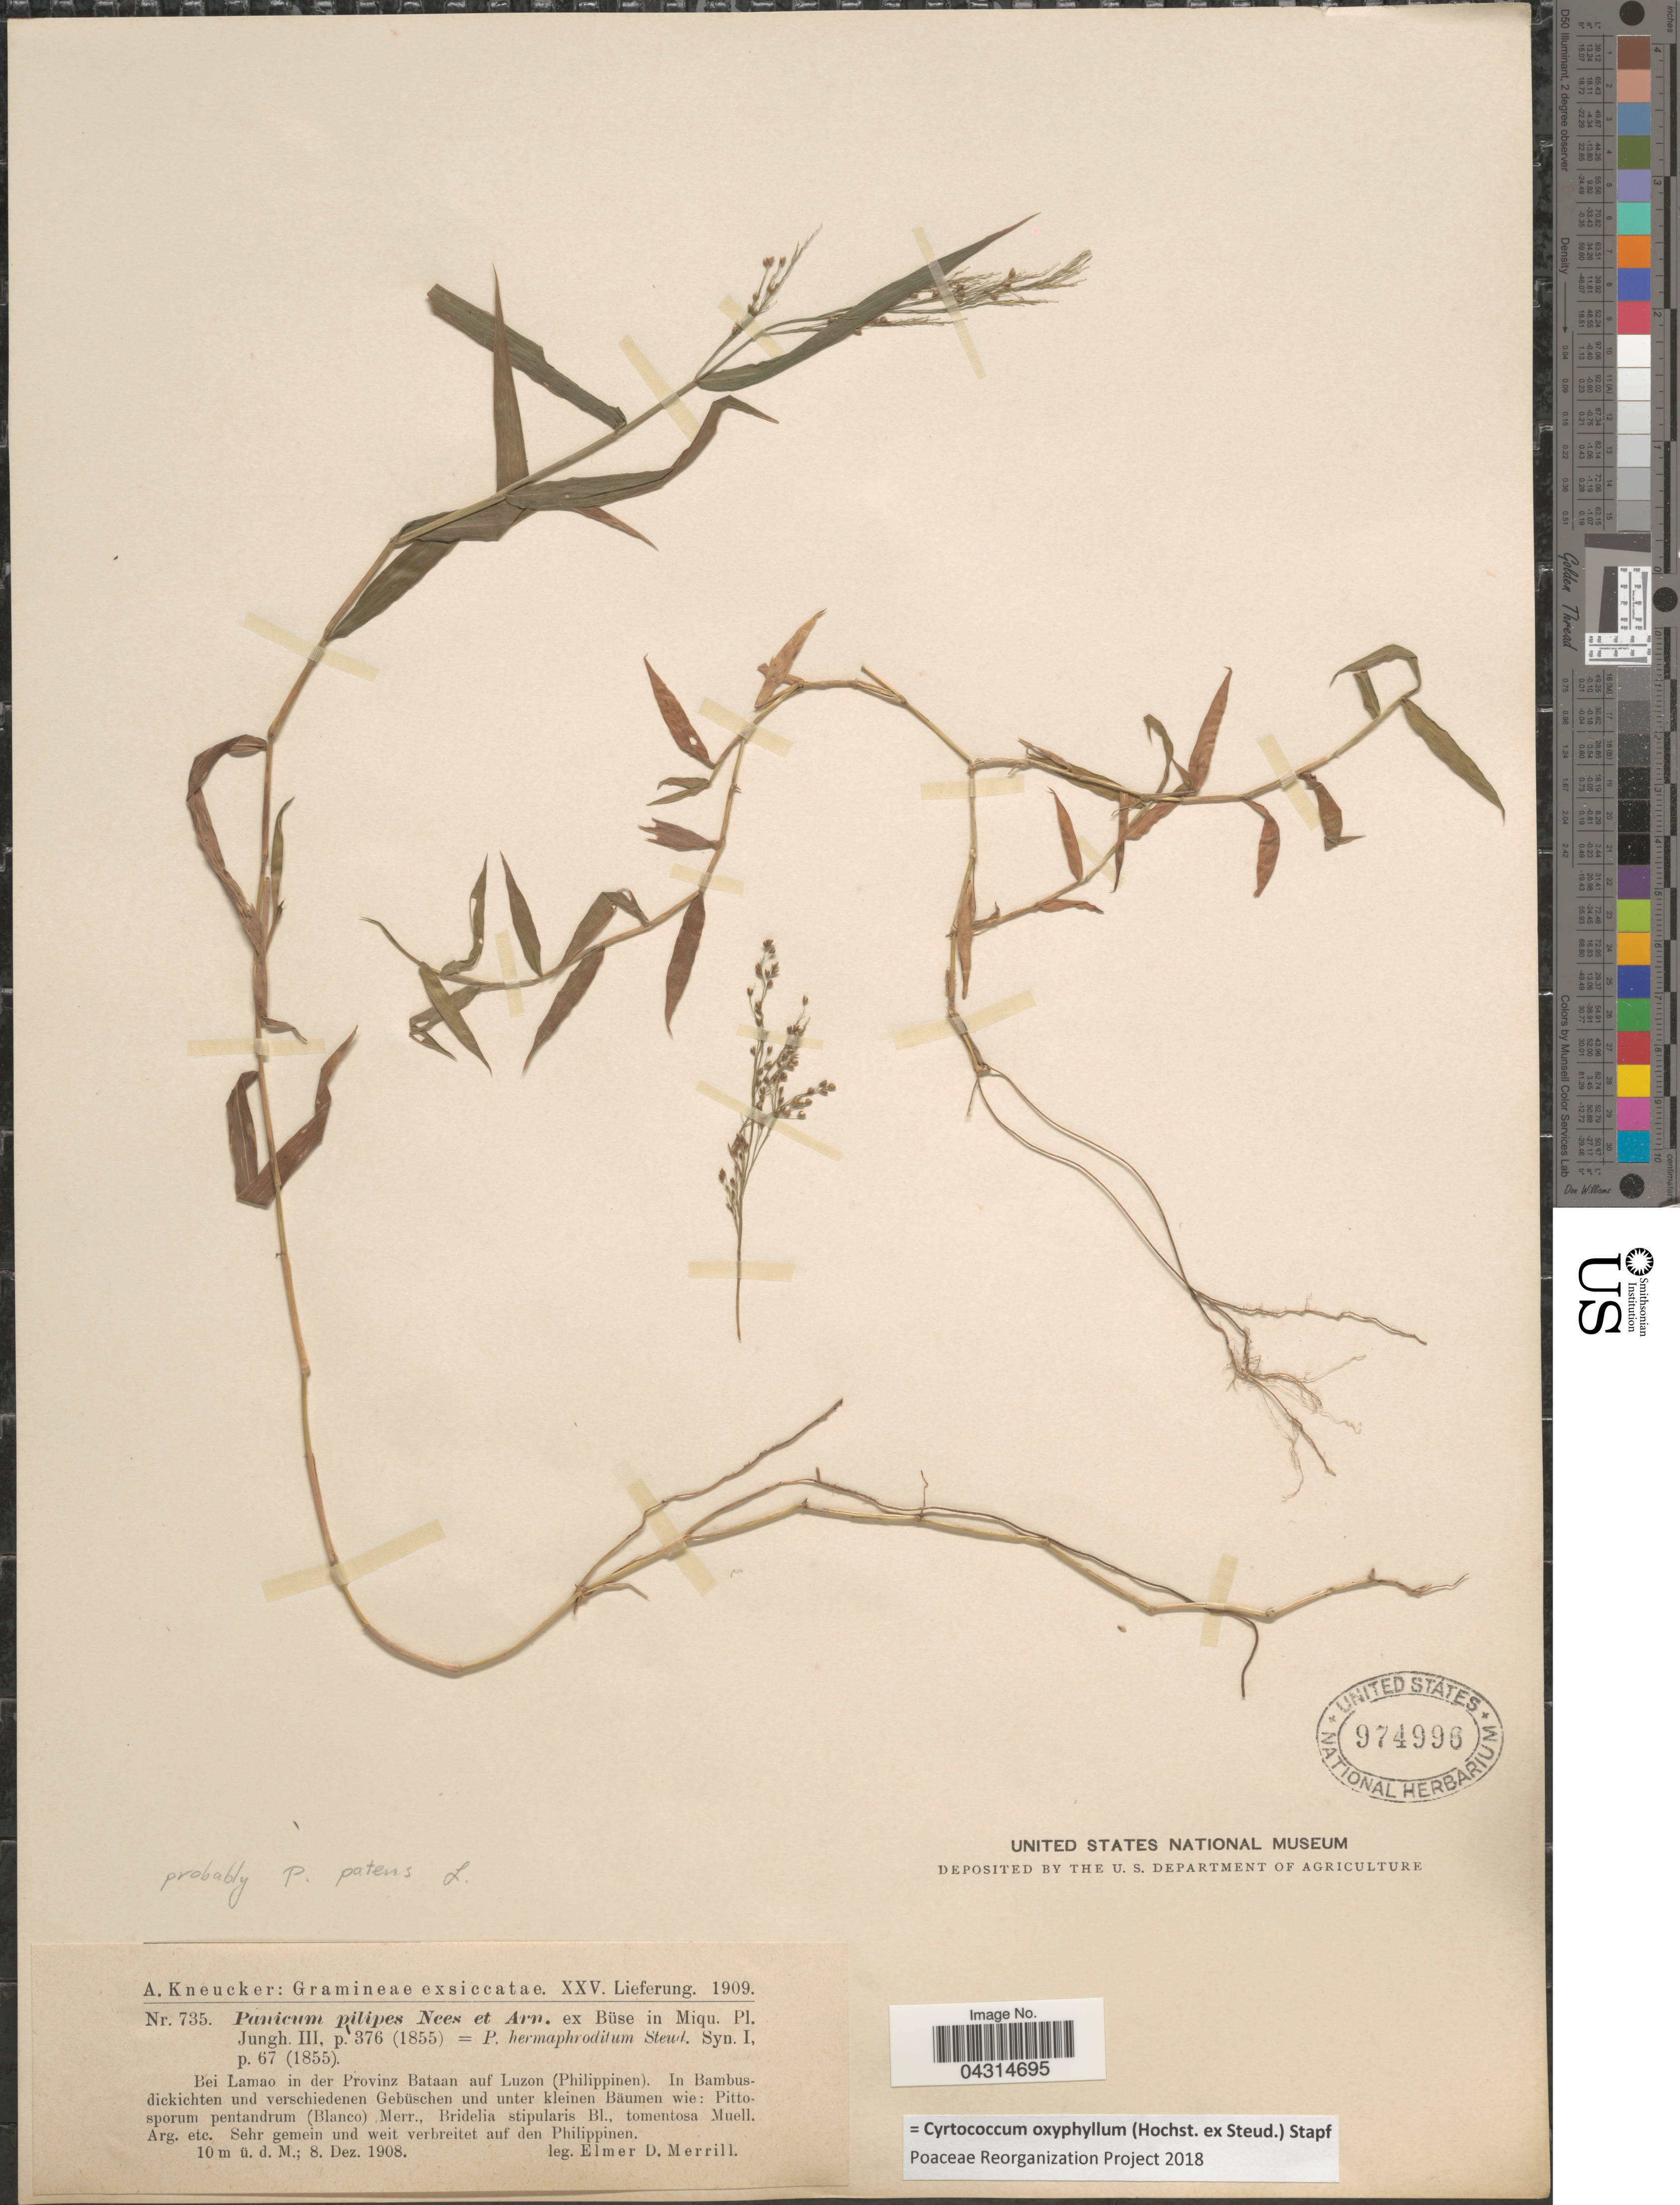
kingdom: Plantae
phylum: Tracheophyta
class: Liliopsida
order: Poales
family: Poaceae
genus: Cyrtococcum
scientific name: Cyrtococcum oxyphyllum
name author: (Steud.) Stapf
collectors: E. D. Merrill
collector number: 735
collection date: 1908-12-08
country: Philippines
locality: Bei Lamao in der Provinz Bataan auf Luzon (Philippinen).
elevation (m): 10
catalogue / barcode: US 974996